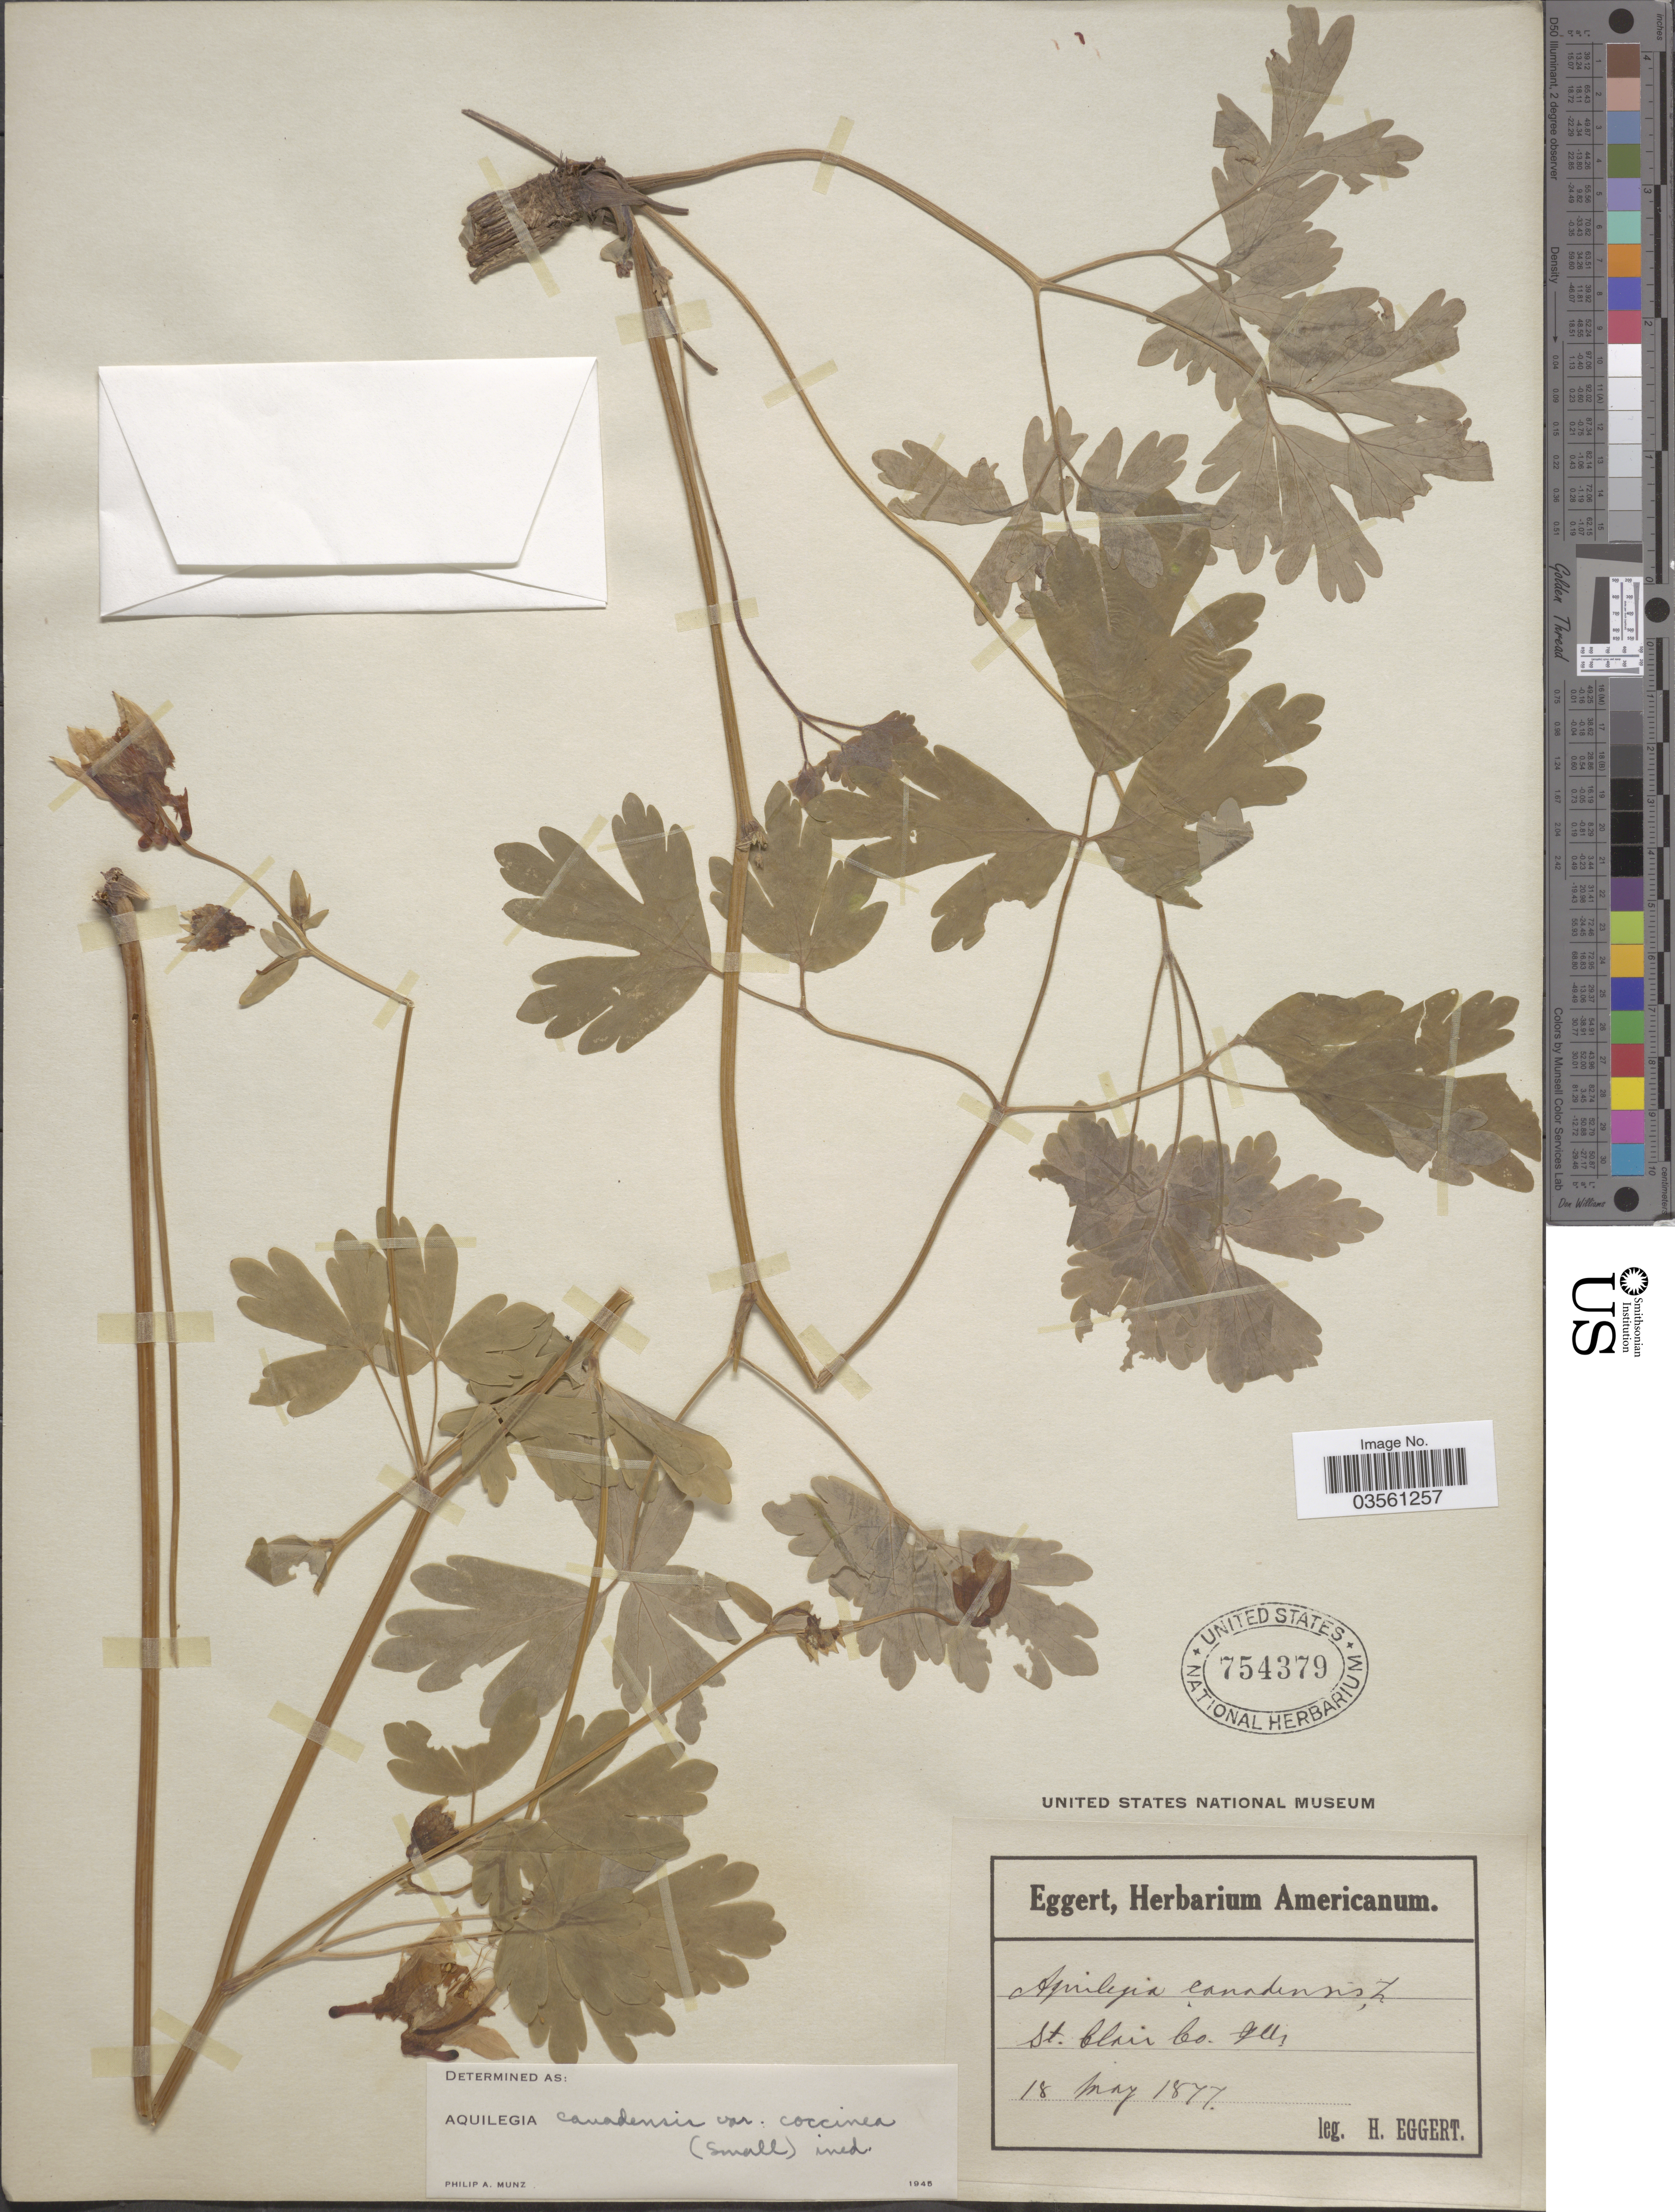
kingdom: Plantae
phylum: Tracheophyta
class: Magnoliopsida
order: Ranunculales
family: Ranunculaceae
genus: Aquilegia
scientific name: Aquilegia canadensis var. coccinea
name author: (Small) Munz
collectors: H. Eggert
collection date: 1877-05-18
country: United States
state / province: Illinois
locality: St. Clair Co.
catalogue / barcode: US 754379